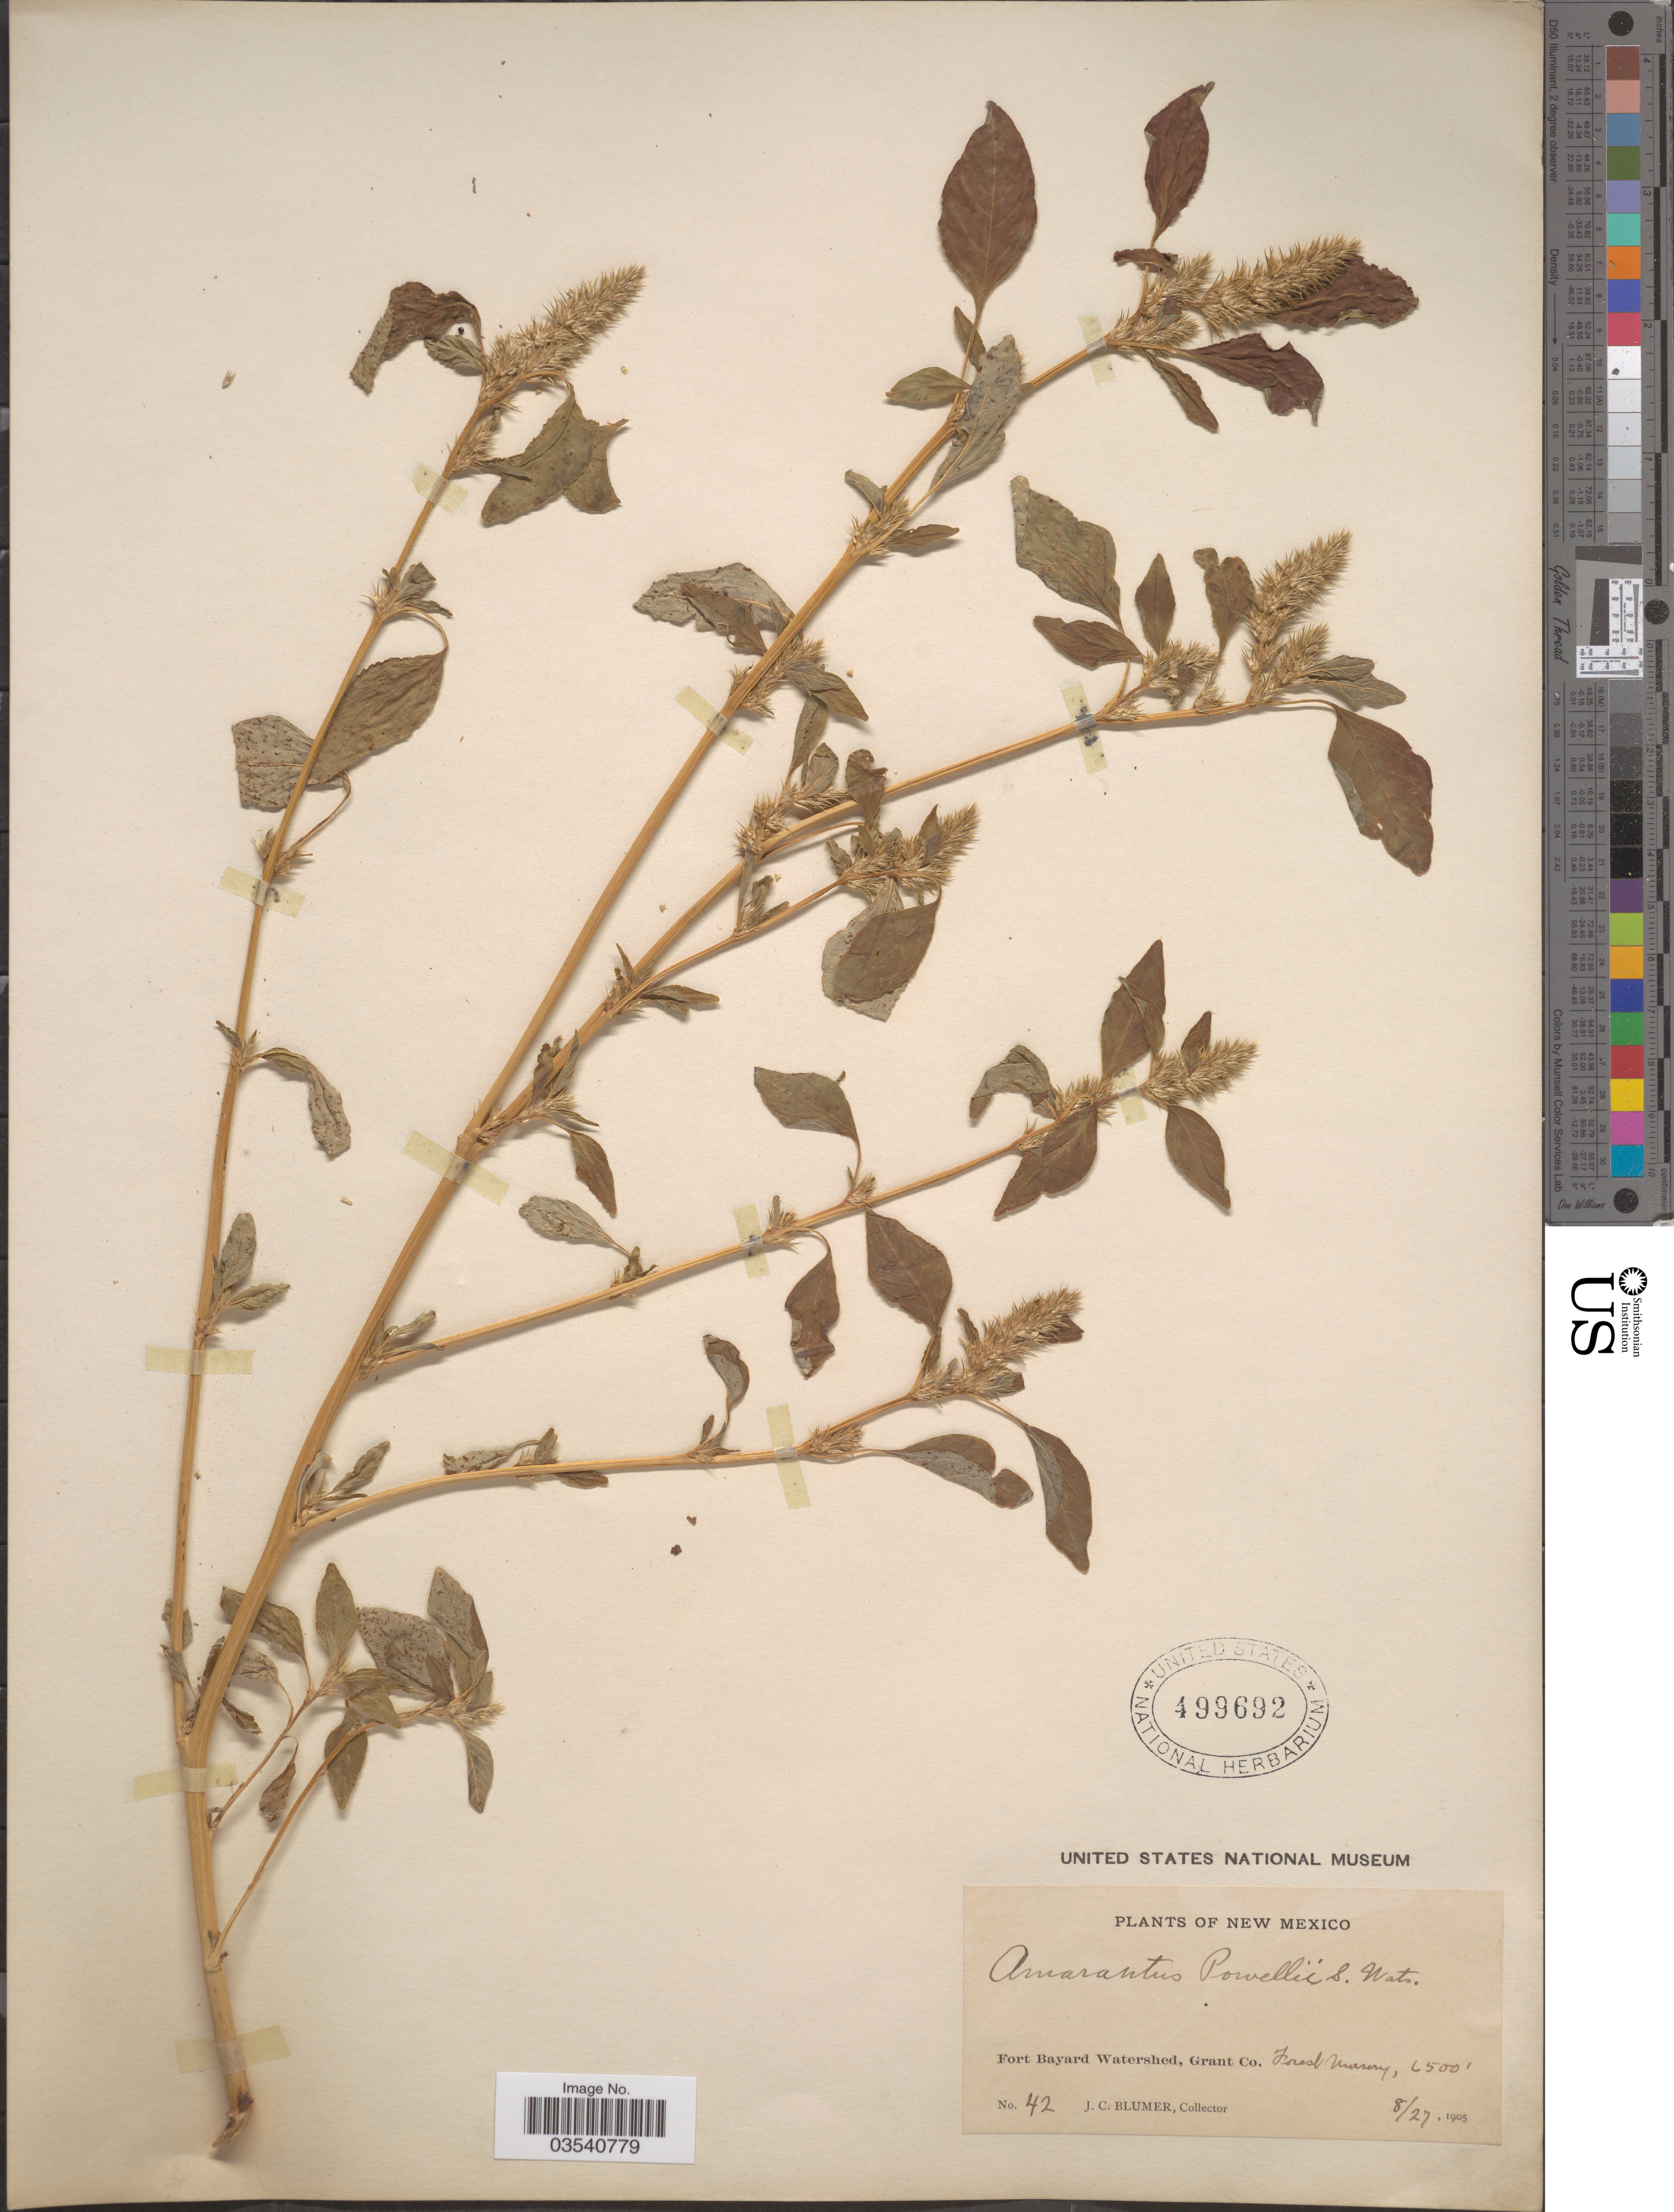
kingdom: Plantae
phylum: Tracheophyta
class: Magnoliopsida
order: Caryophyllales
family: Amaranthaceae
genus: Amaranthus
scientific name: Amaranthus powellii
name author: S. Watson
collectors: J. C. Blumer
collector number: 42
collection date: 1905-08-27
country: United States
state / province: New Mexico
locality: Fort Bayard Watershed, Grant Co. Forest nursery.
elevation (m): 1981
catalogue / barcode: US 499692